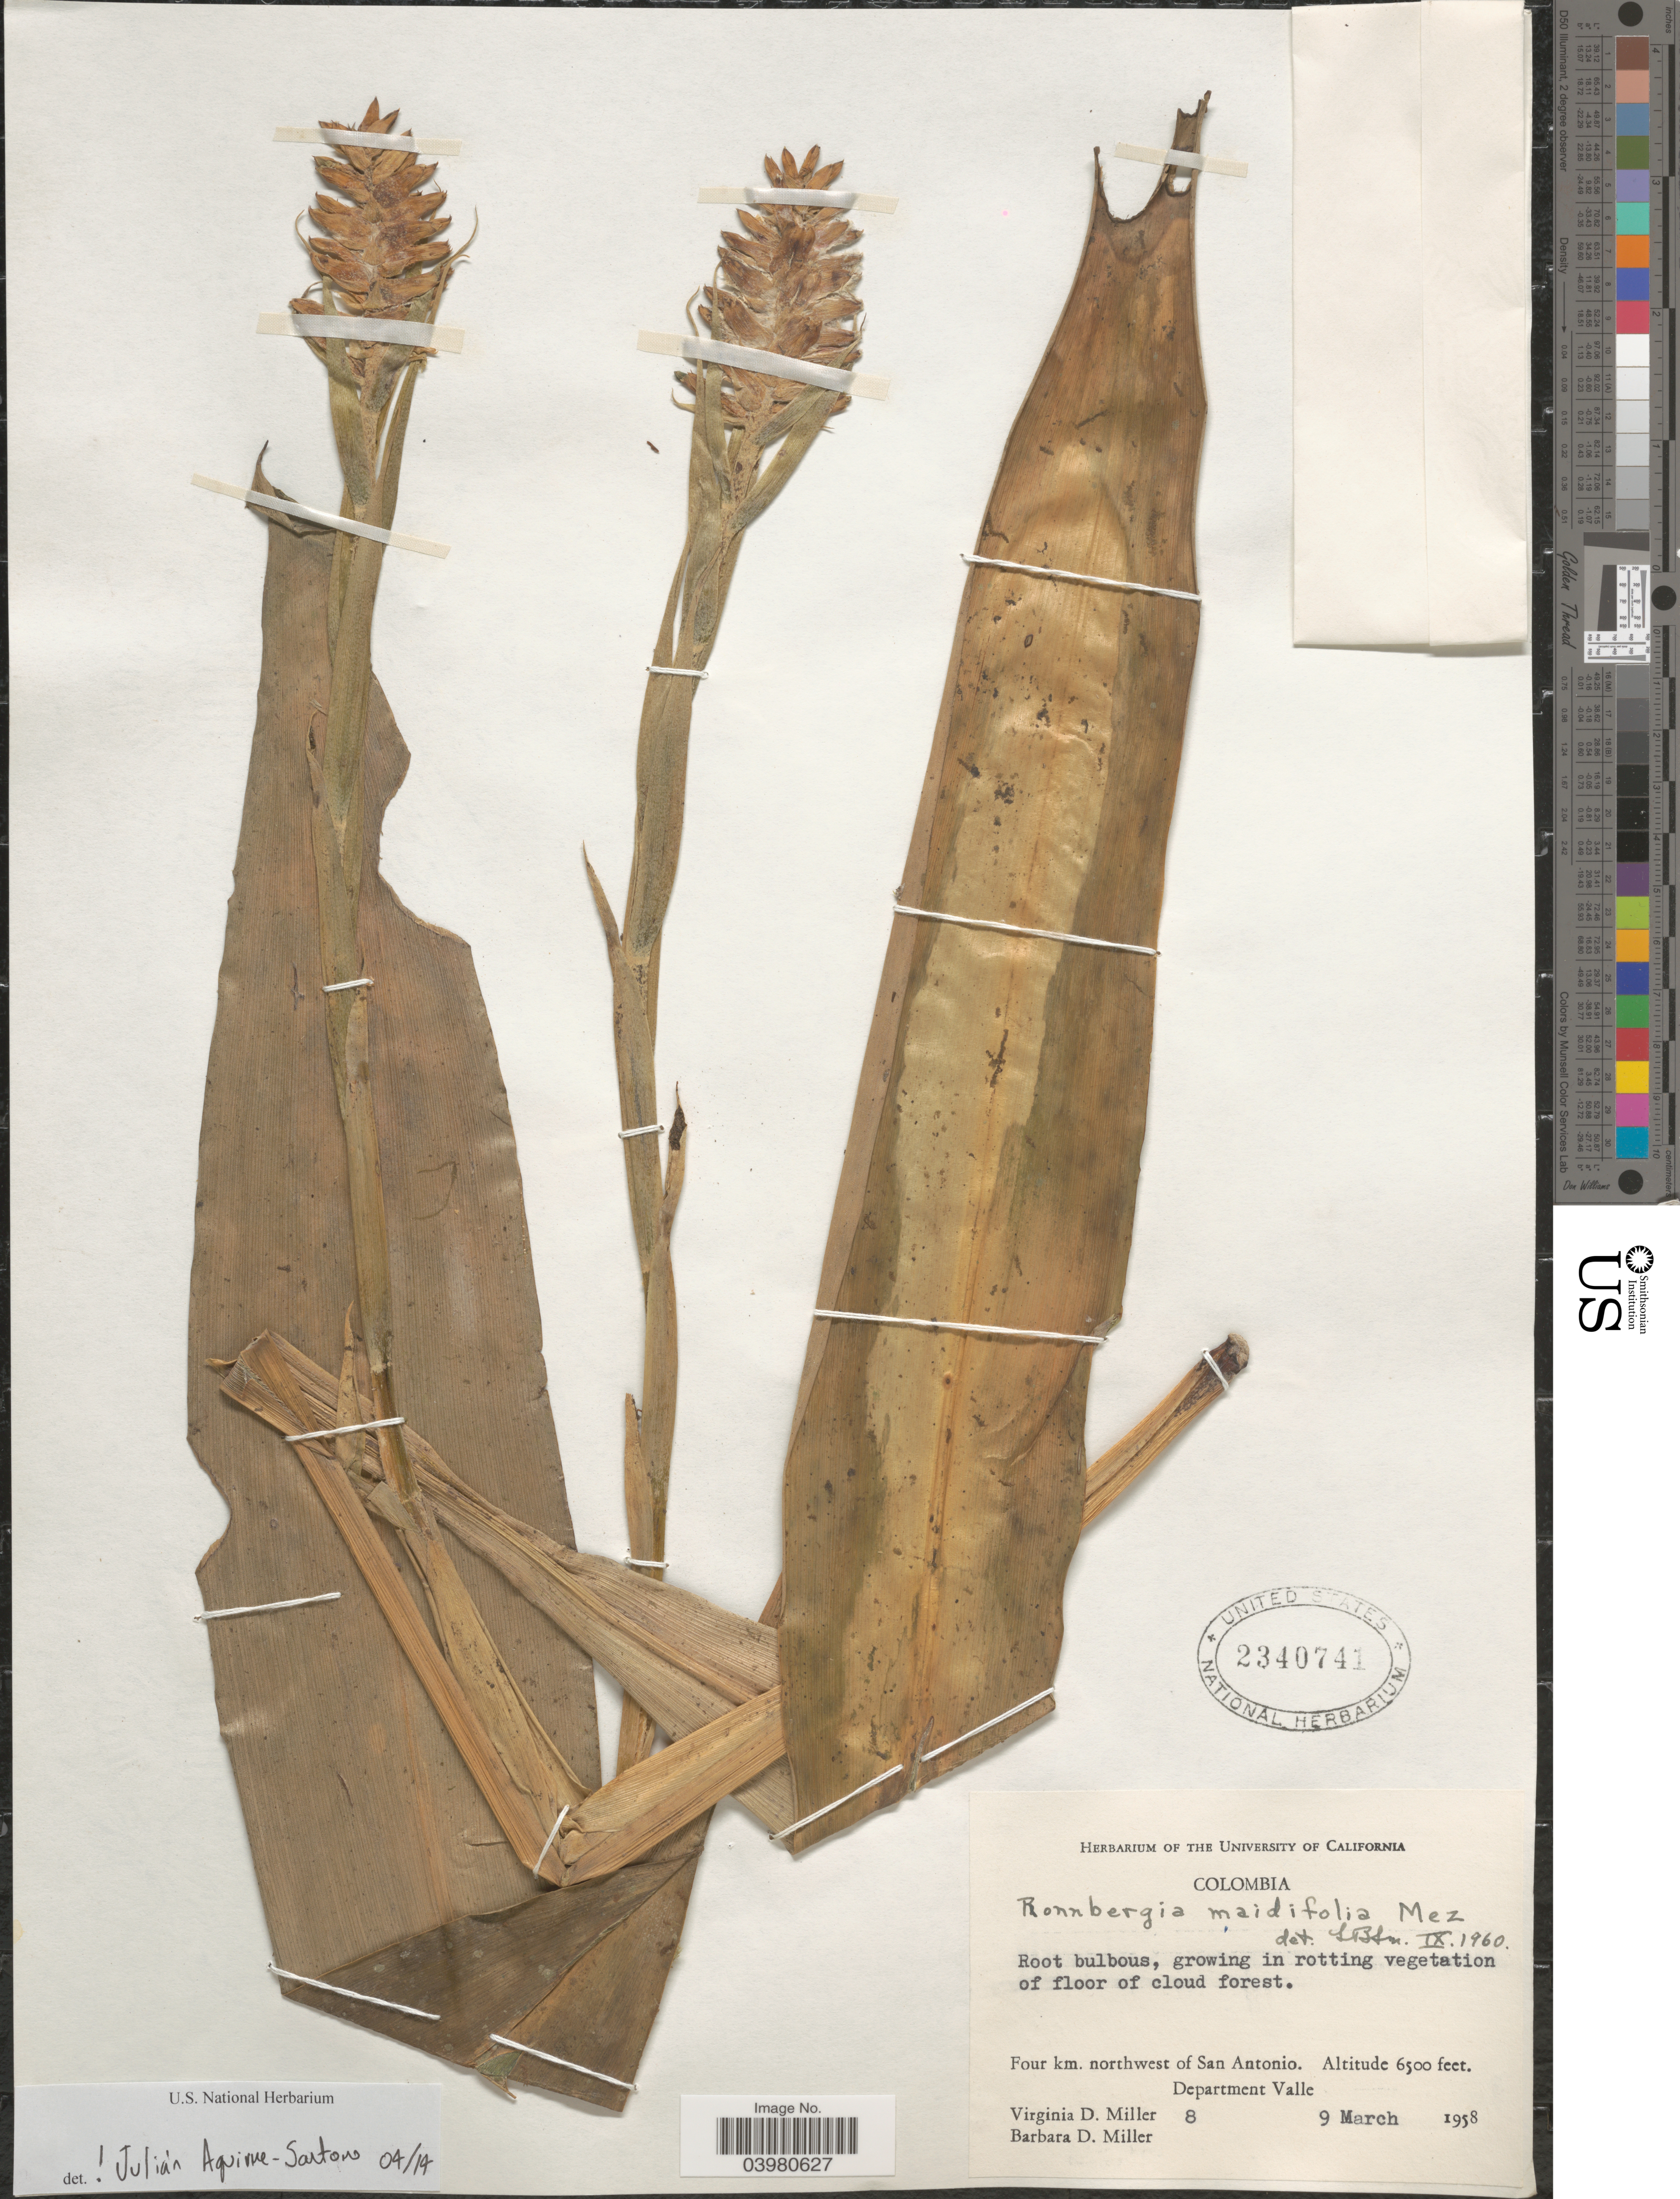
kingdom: Plantae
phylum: Tracheophyta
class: Liliopsida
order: Poales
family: Bromeliaceae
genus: Ronnbergia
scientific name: Ronnbergia maidifolia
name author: Mez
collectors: V. D. Miller & B. D. Miller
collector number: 8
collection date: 1958-03-09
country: Colombia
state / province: Valle del Cauca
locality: Four km. northwest of San Antonio. Department Valle.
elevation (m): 1981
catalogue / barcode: US 2340741